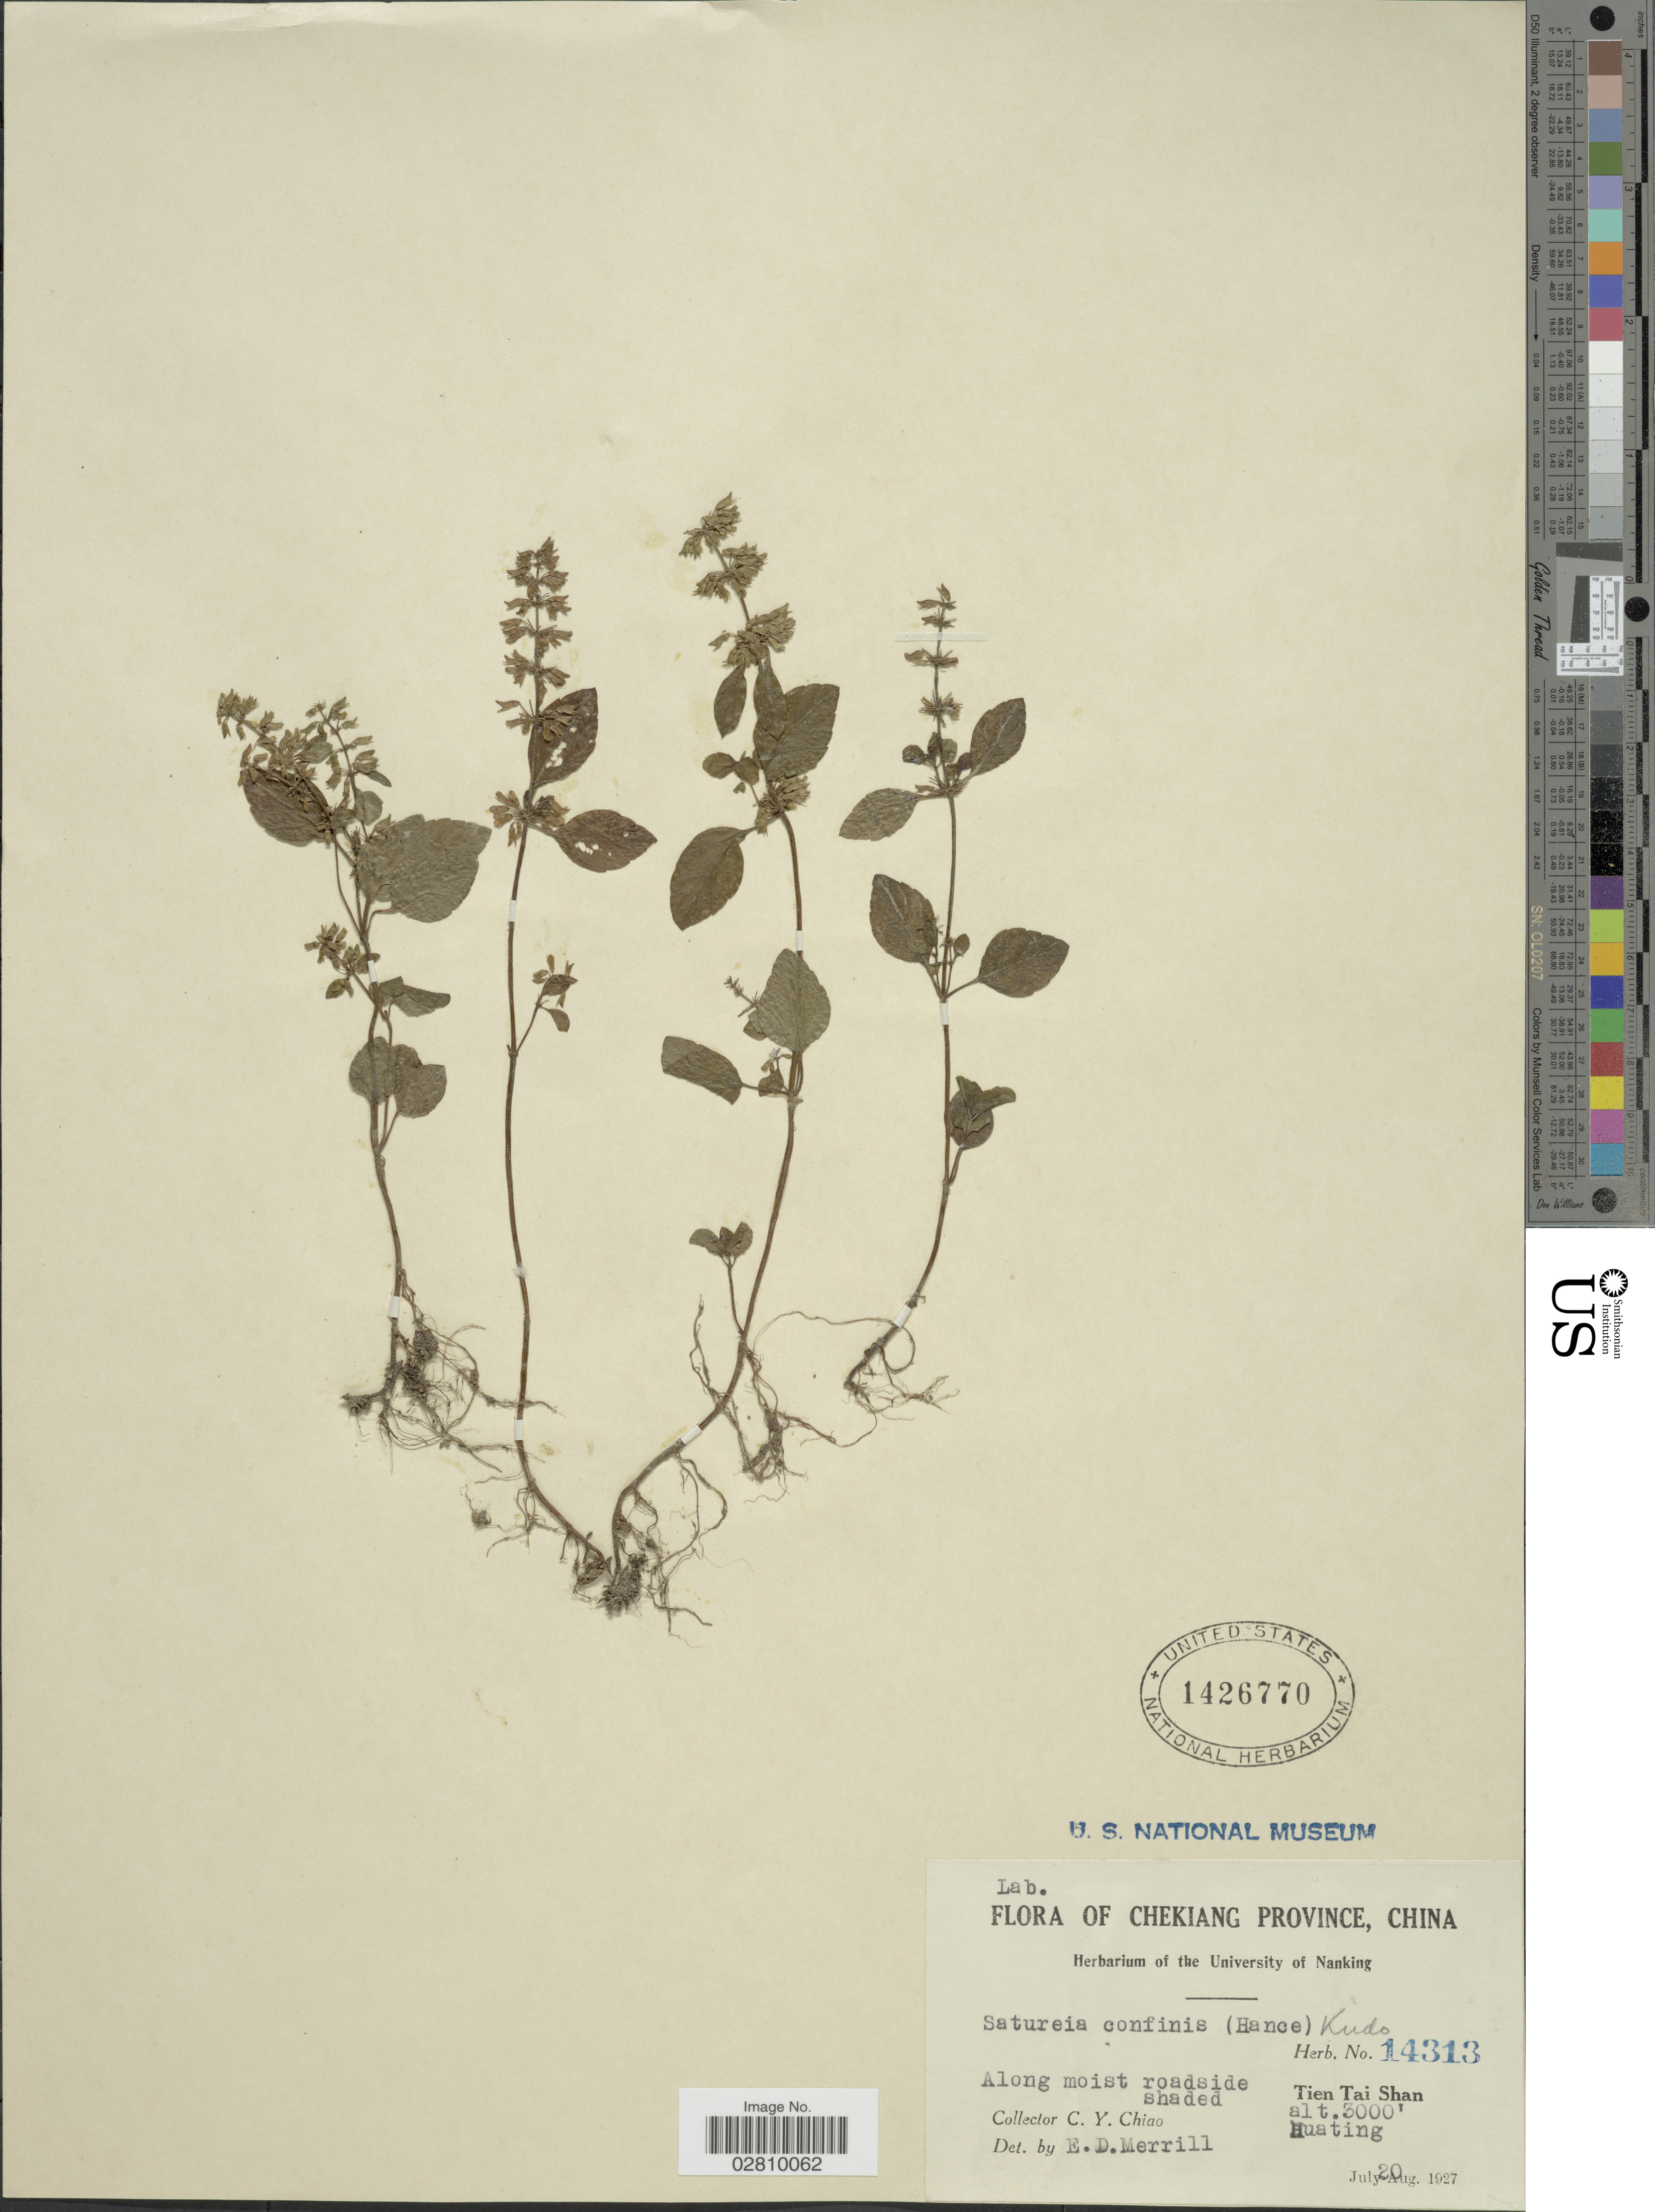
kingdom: Plantae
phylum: Tracheophyta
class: Magnoliopsida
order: Lamiales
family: Lamiaceae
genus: Calamintha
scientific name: Calamintha confinis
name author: Hance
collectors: C. Y. Chiao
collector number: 14313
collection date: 1927-07-20/1927-08-20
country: China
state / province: Zhejiang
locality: Chekiang Province. Tien Tai Shan, Huating.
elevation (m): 914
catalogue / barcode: US 1426770